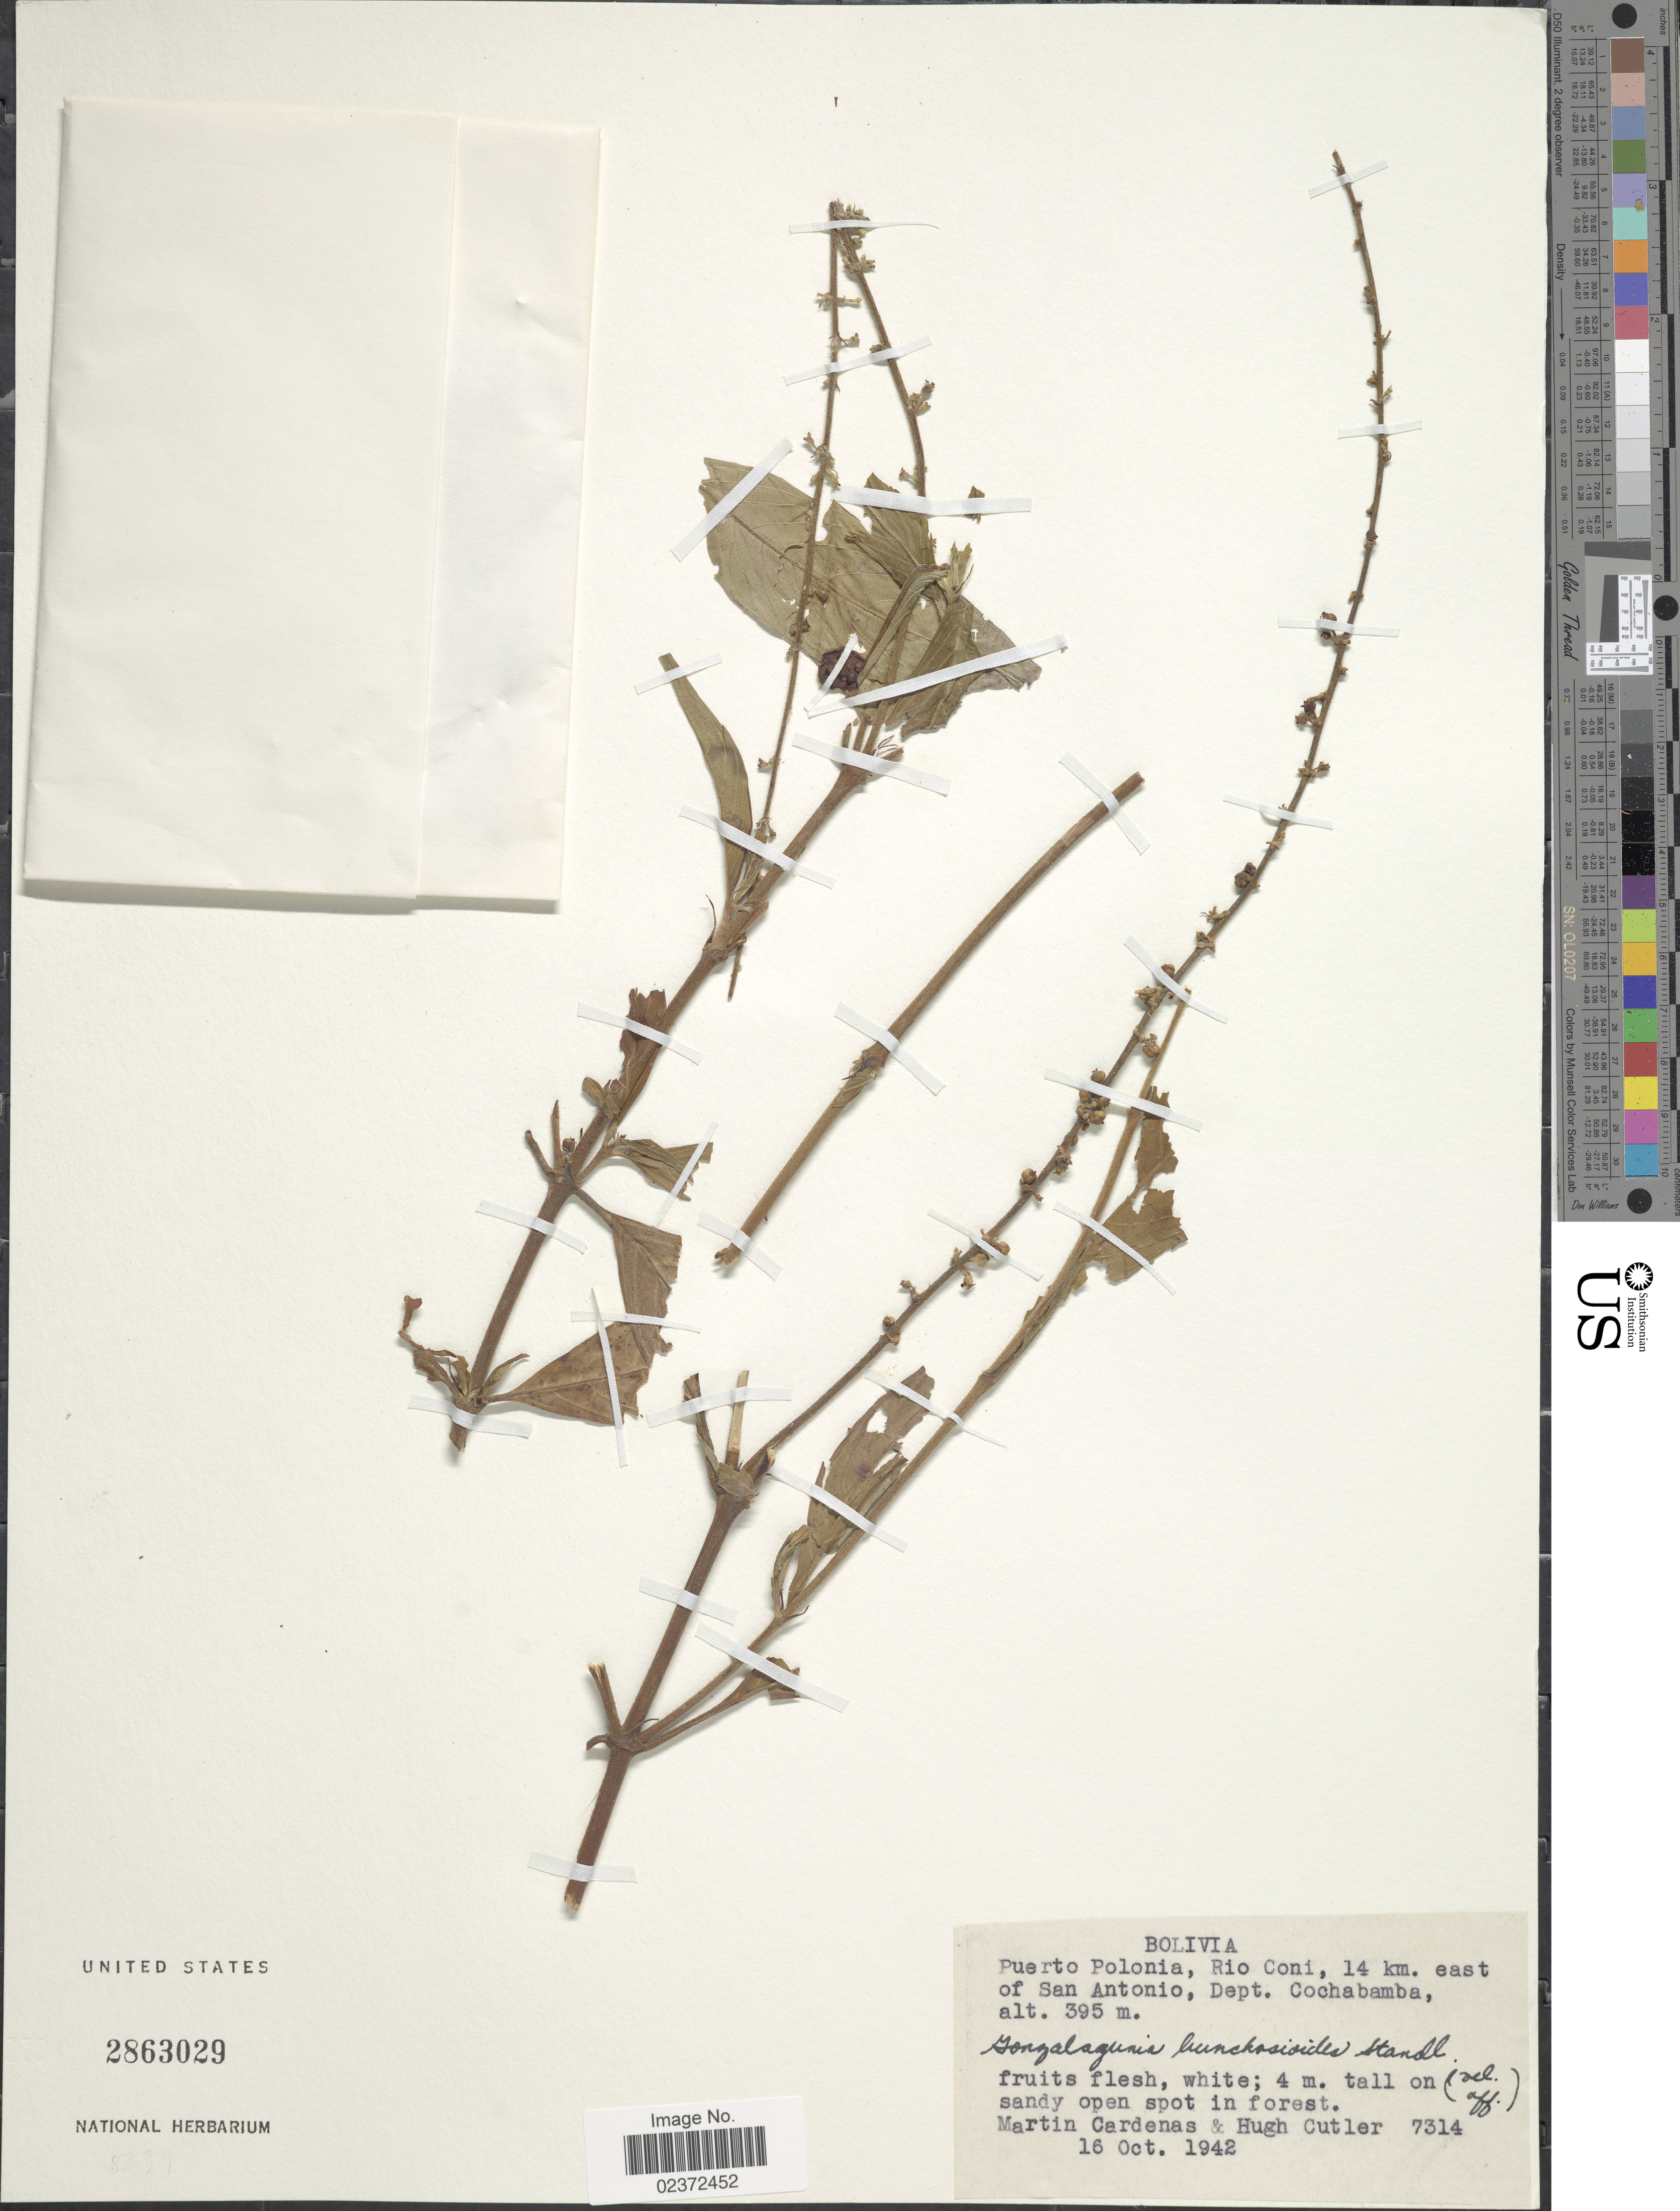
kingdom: Plantae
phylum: Tracheophyta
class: Magnoliopsida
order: Gentianales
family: Rubiaceae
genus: Gonzalagunia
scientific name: Gonzalagunia bunchosioides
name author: Standl.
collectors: M. Cárdenas & H. C. Cutler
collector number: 7314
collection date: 1942-10-16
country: Bolivia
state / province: Cochabamba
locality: Puerto Polonia, Rio Coni, 14 km east of San Antonio,Dept. Cochabamba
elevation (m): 395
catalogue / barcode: US 2863029